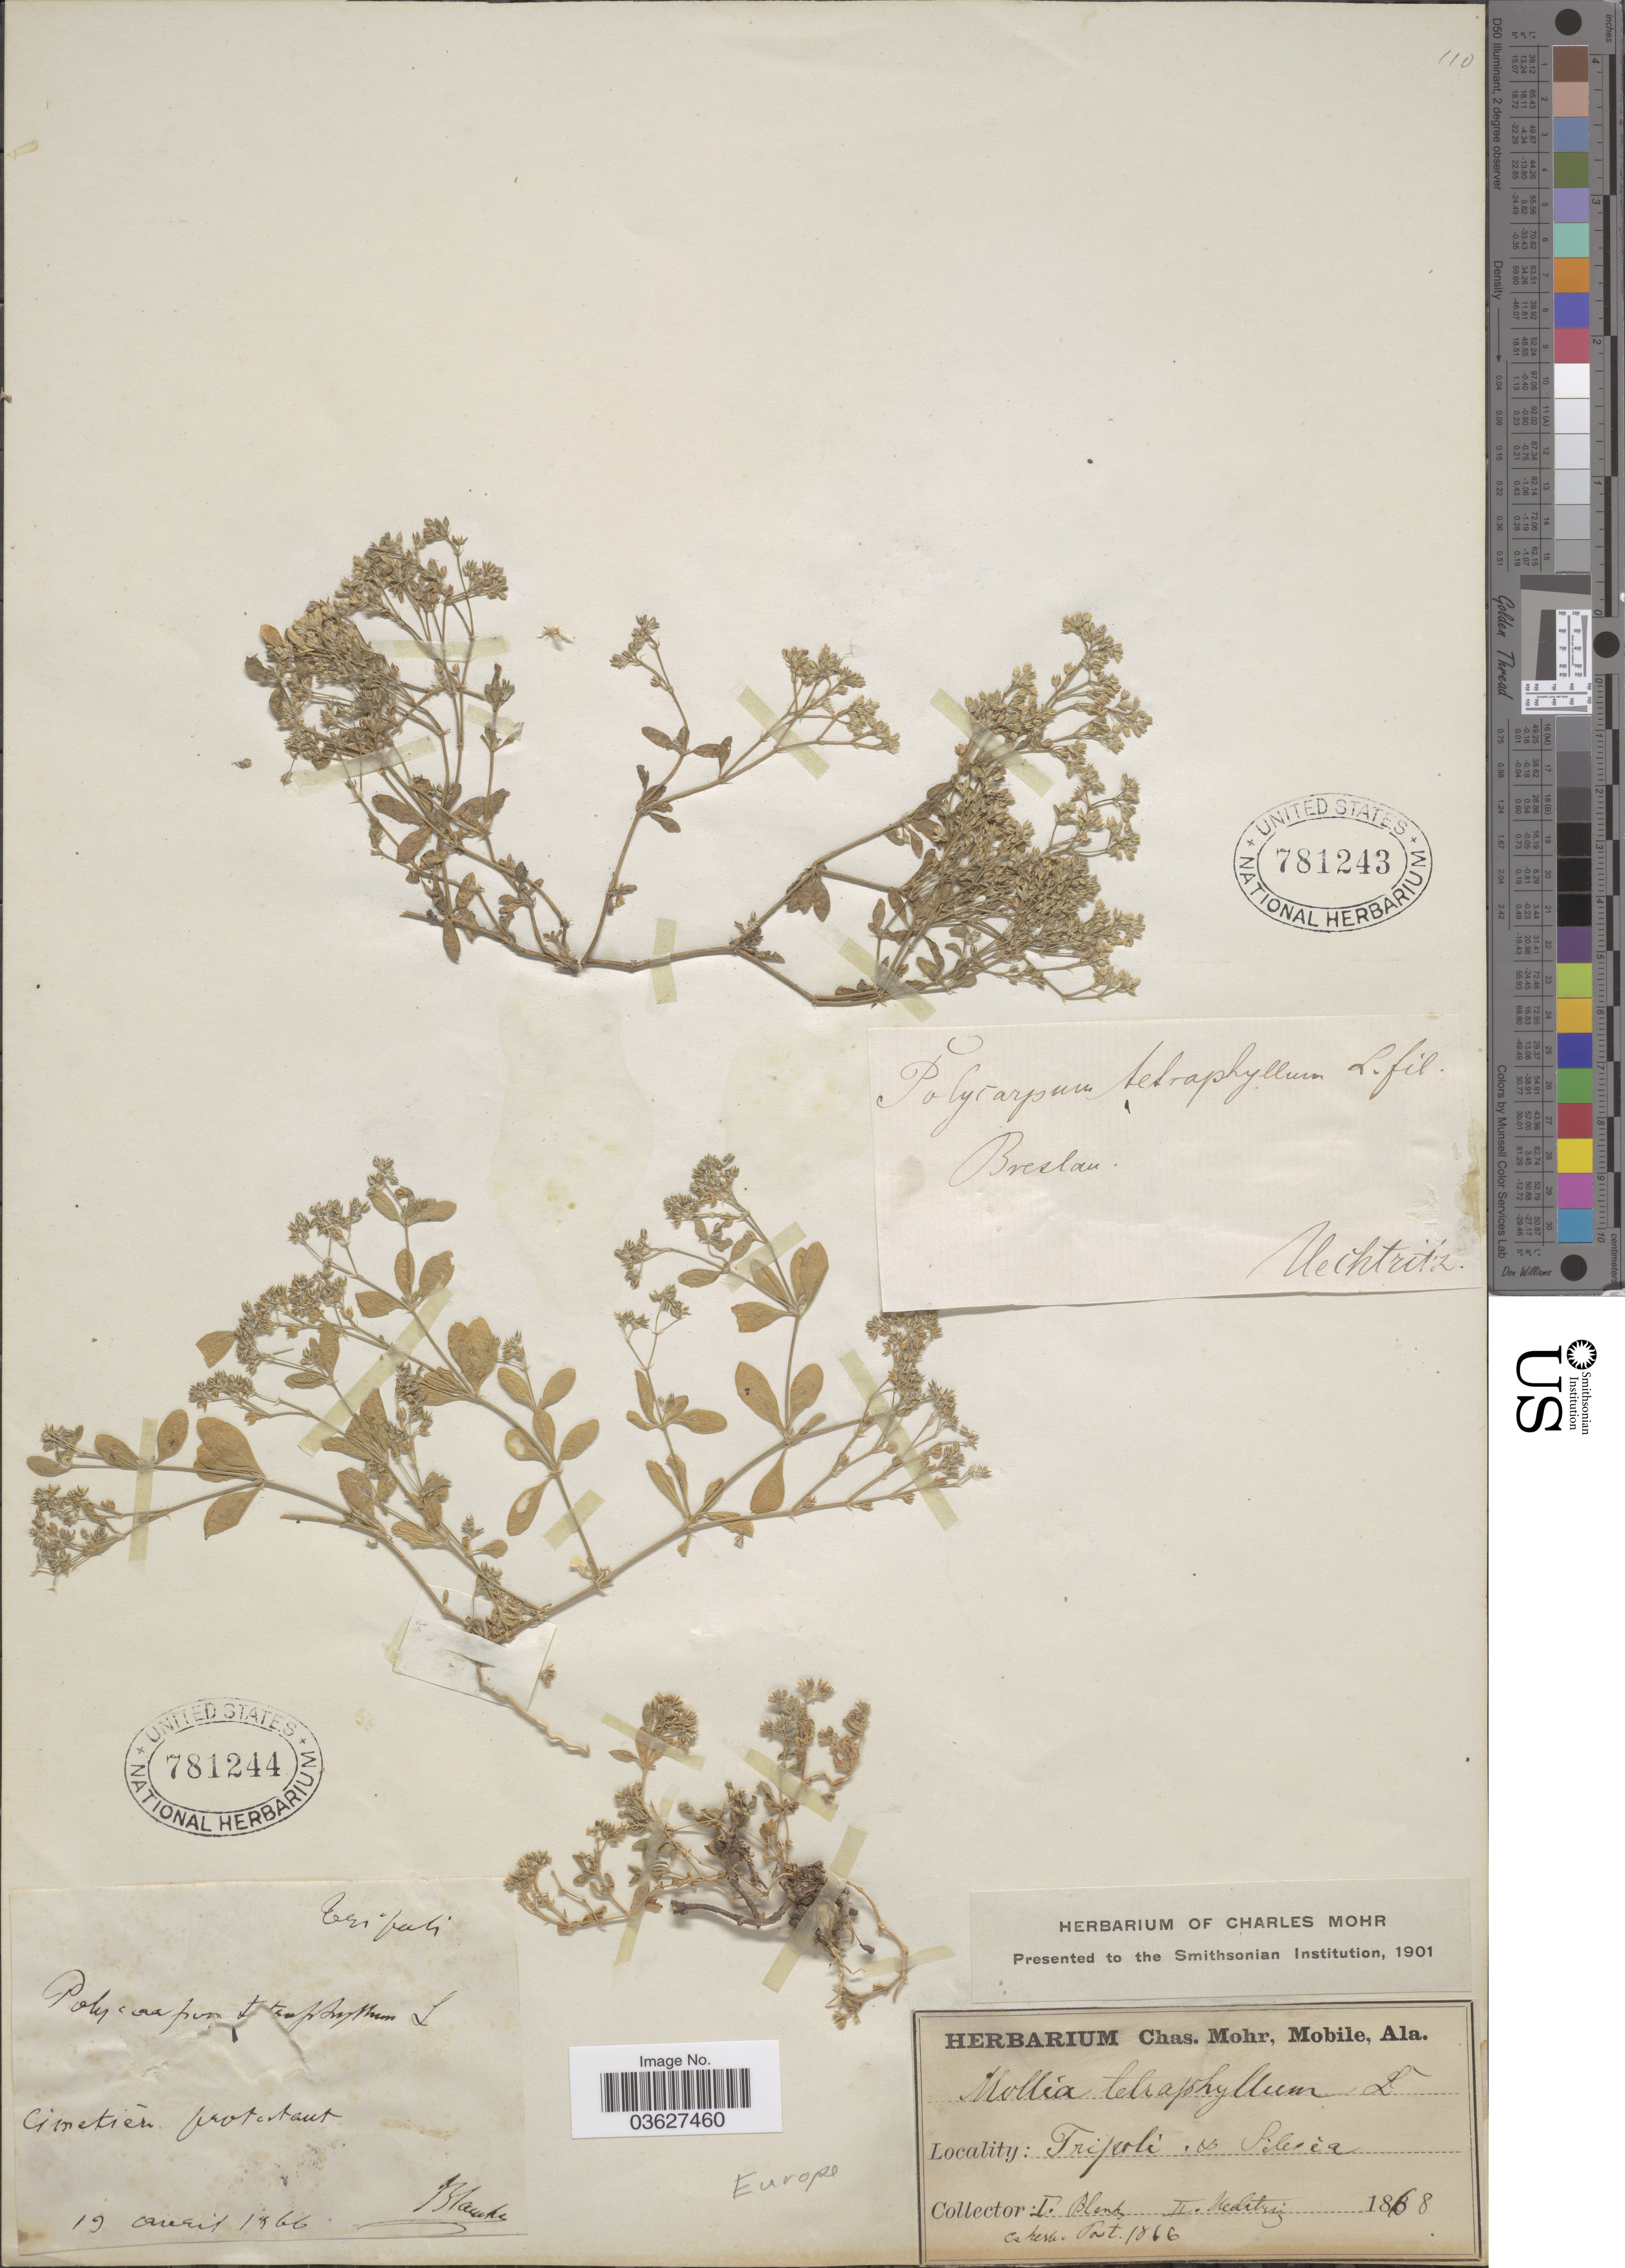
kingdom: Plantae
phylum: Tracheophyta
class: Magnoliopsida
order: Caryophyllales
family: Caryophyllaceae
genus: Polycarpon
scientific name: Polycarpon tetraphyllum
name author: (L.) L.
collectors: Blenk & Collector illegible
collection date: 1966-04-19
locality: Cimetién [interpreted] protectaut [interpreted]. Tripoli & Silesiaca. Europe.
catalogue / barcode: US 781244-2